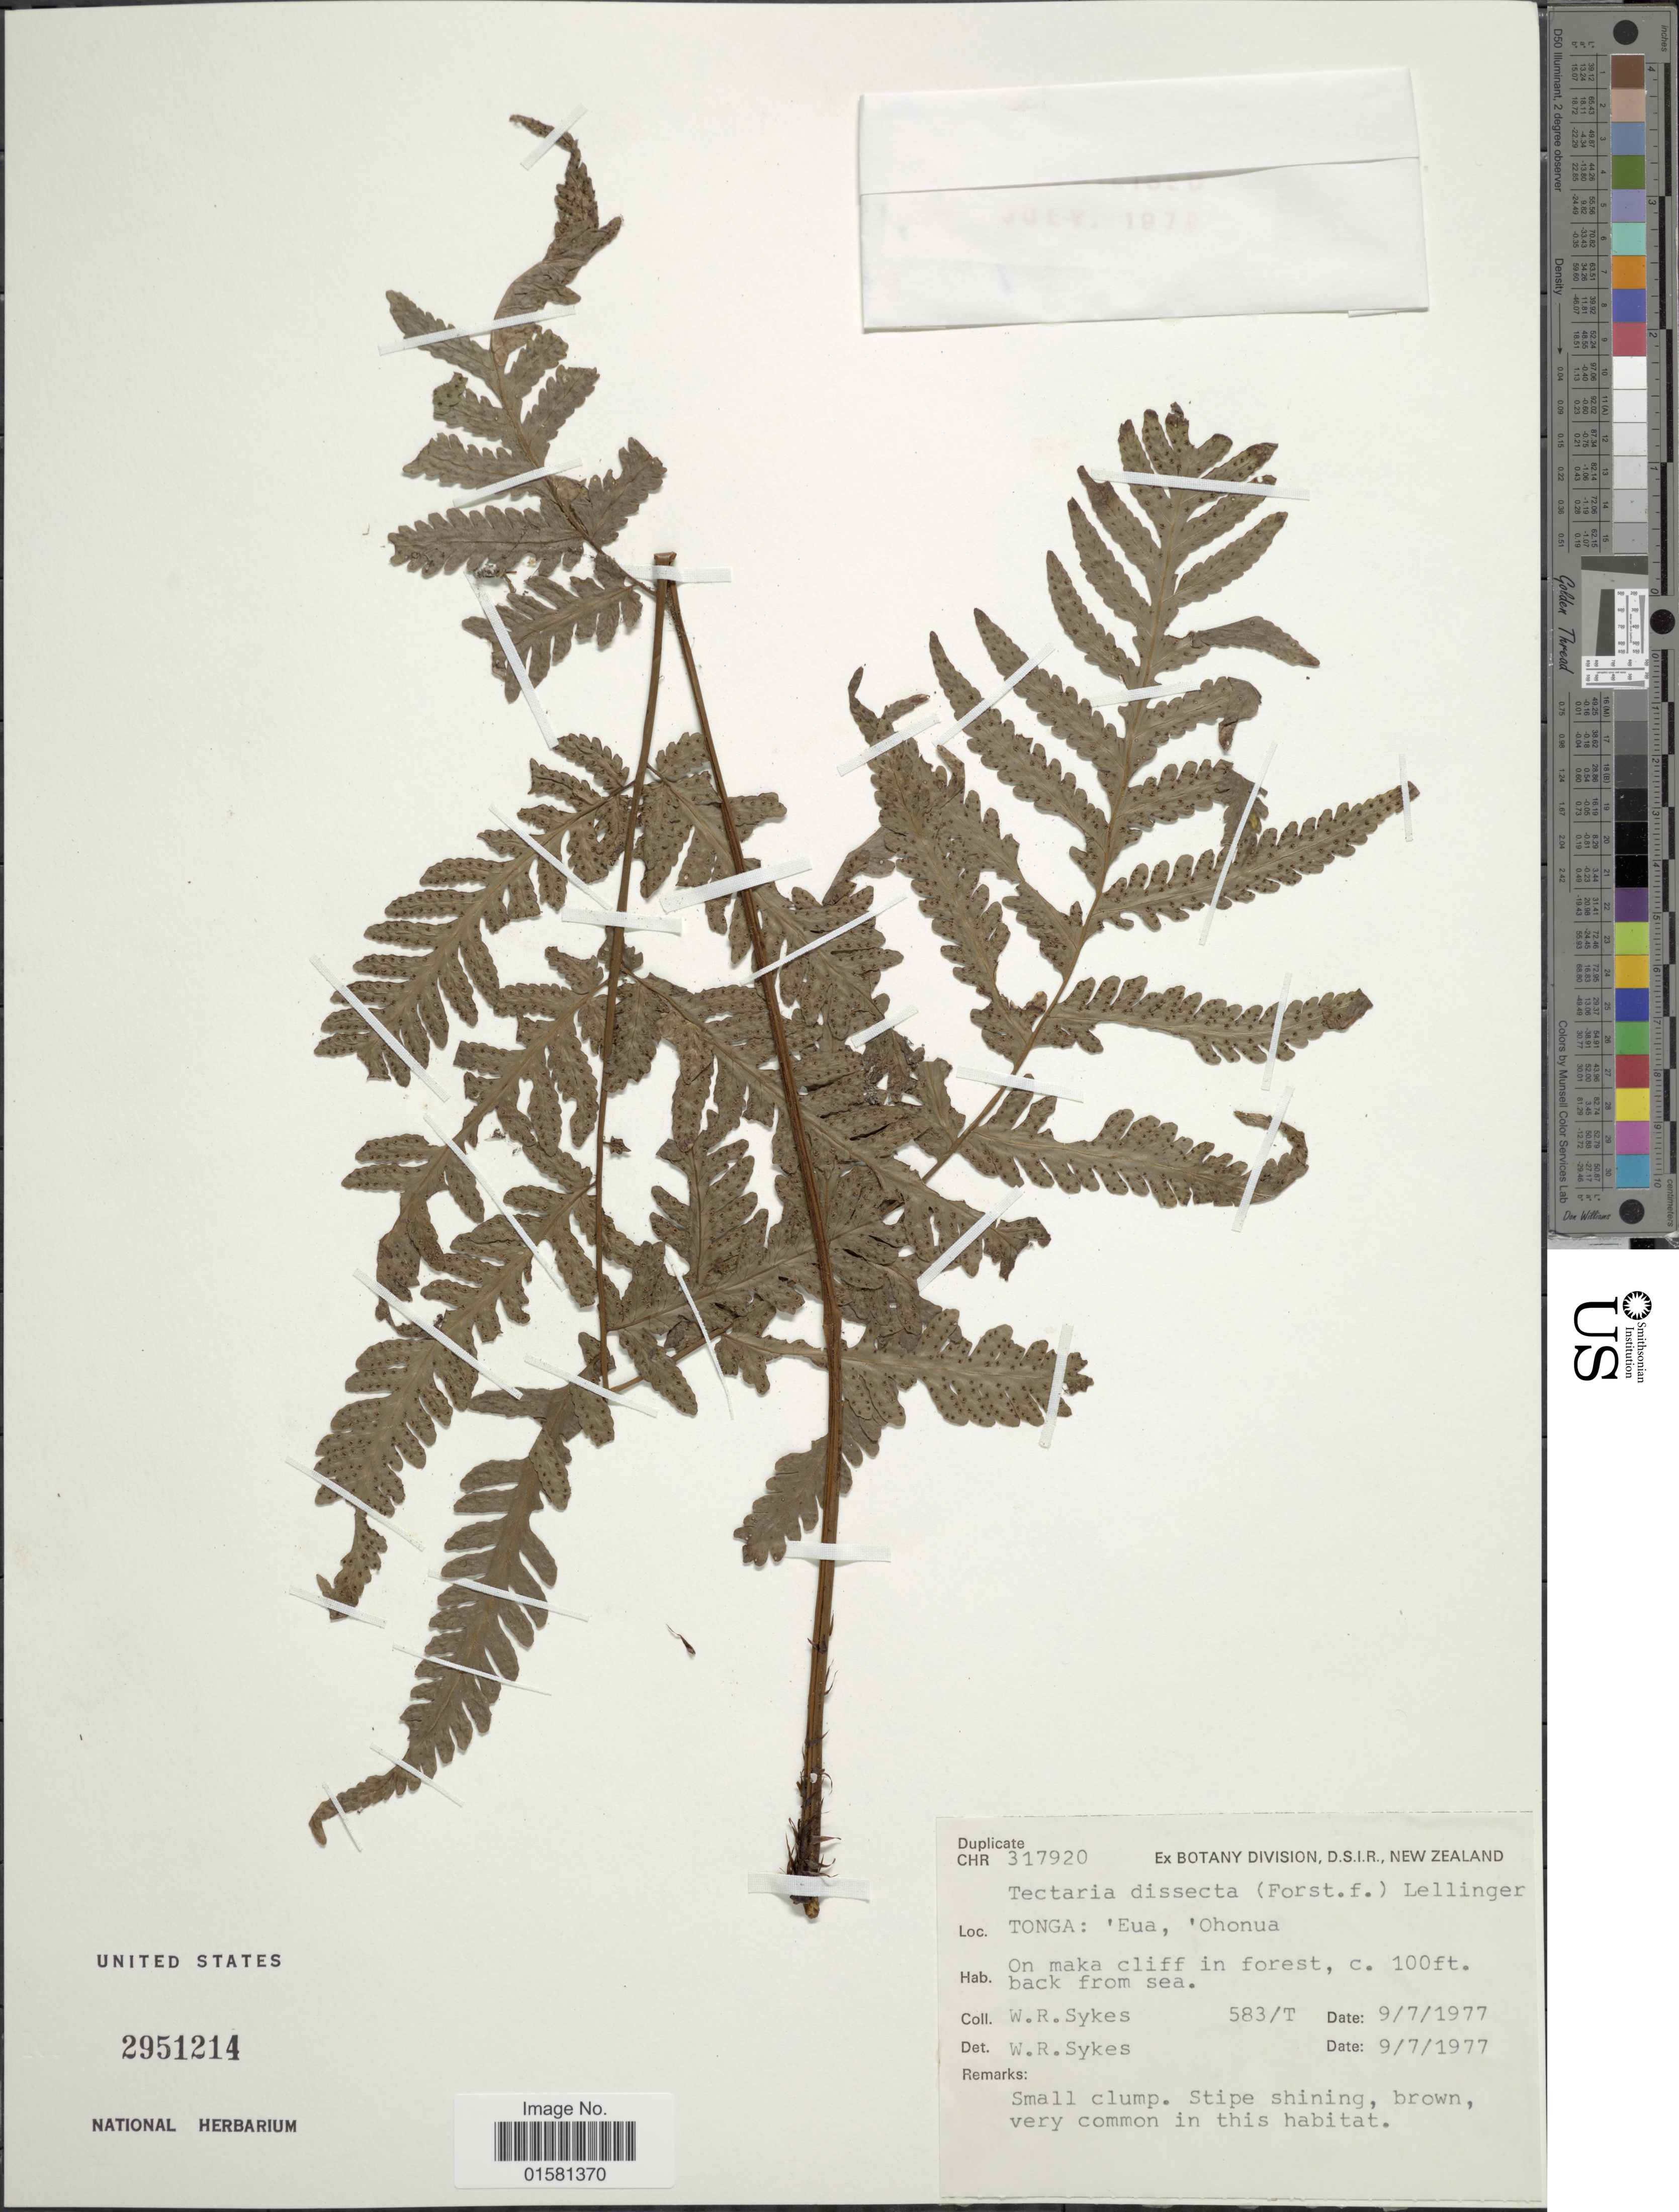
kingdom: Plantae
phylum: Tracheophyta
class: Polypodiopsida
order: Polypodiales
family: Tectariaceae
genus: Tectaria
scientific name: Tectaria dissecta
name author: (G. Forst.) Lellinger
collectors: W. R. Sykes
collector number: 583/T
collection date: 1977-07-09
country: Tonga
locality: Tonga: 'Eua, 'Ohonua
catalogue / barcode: US 2951214